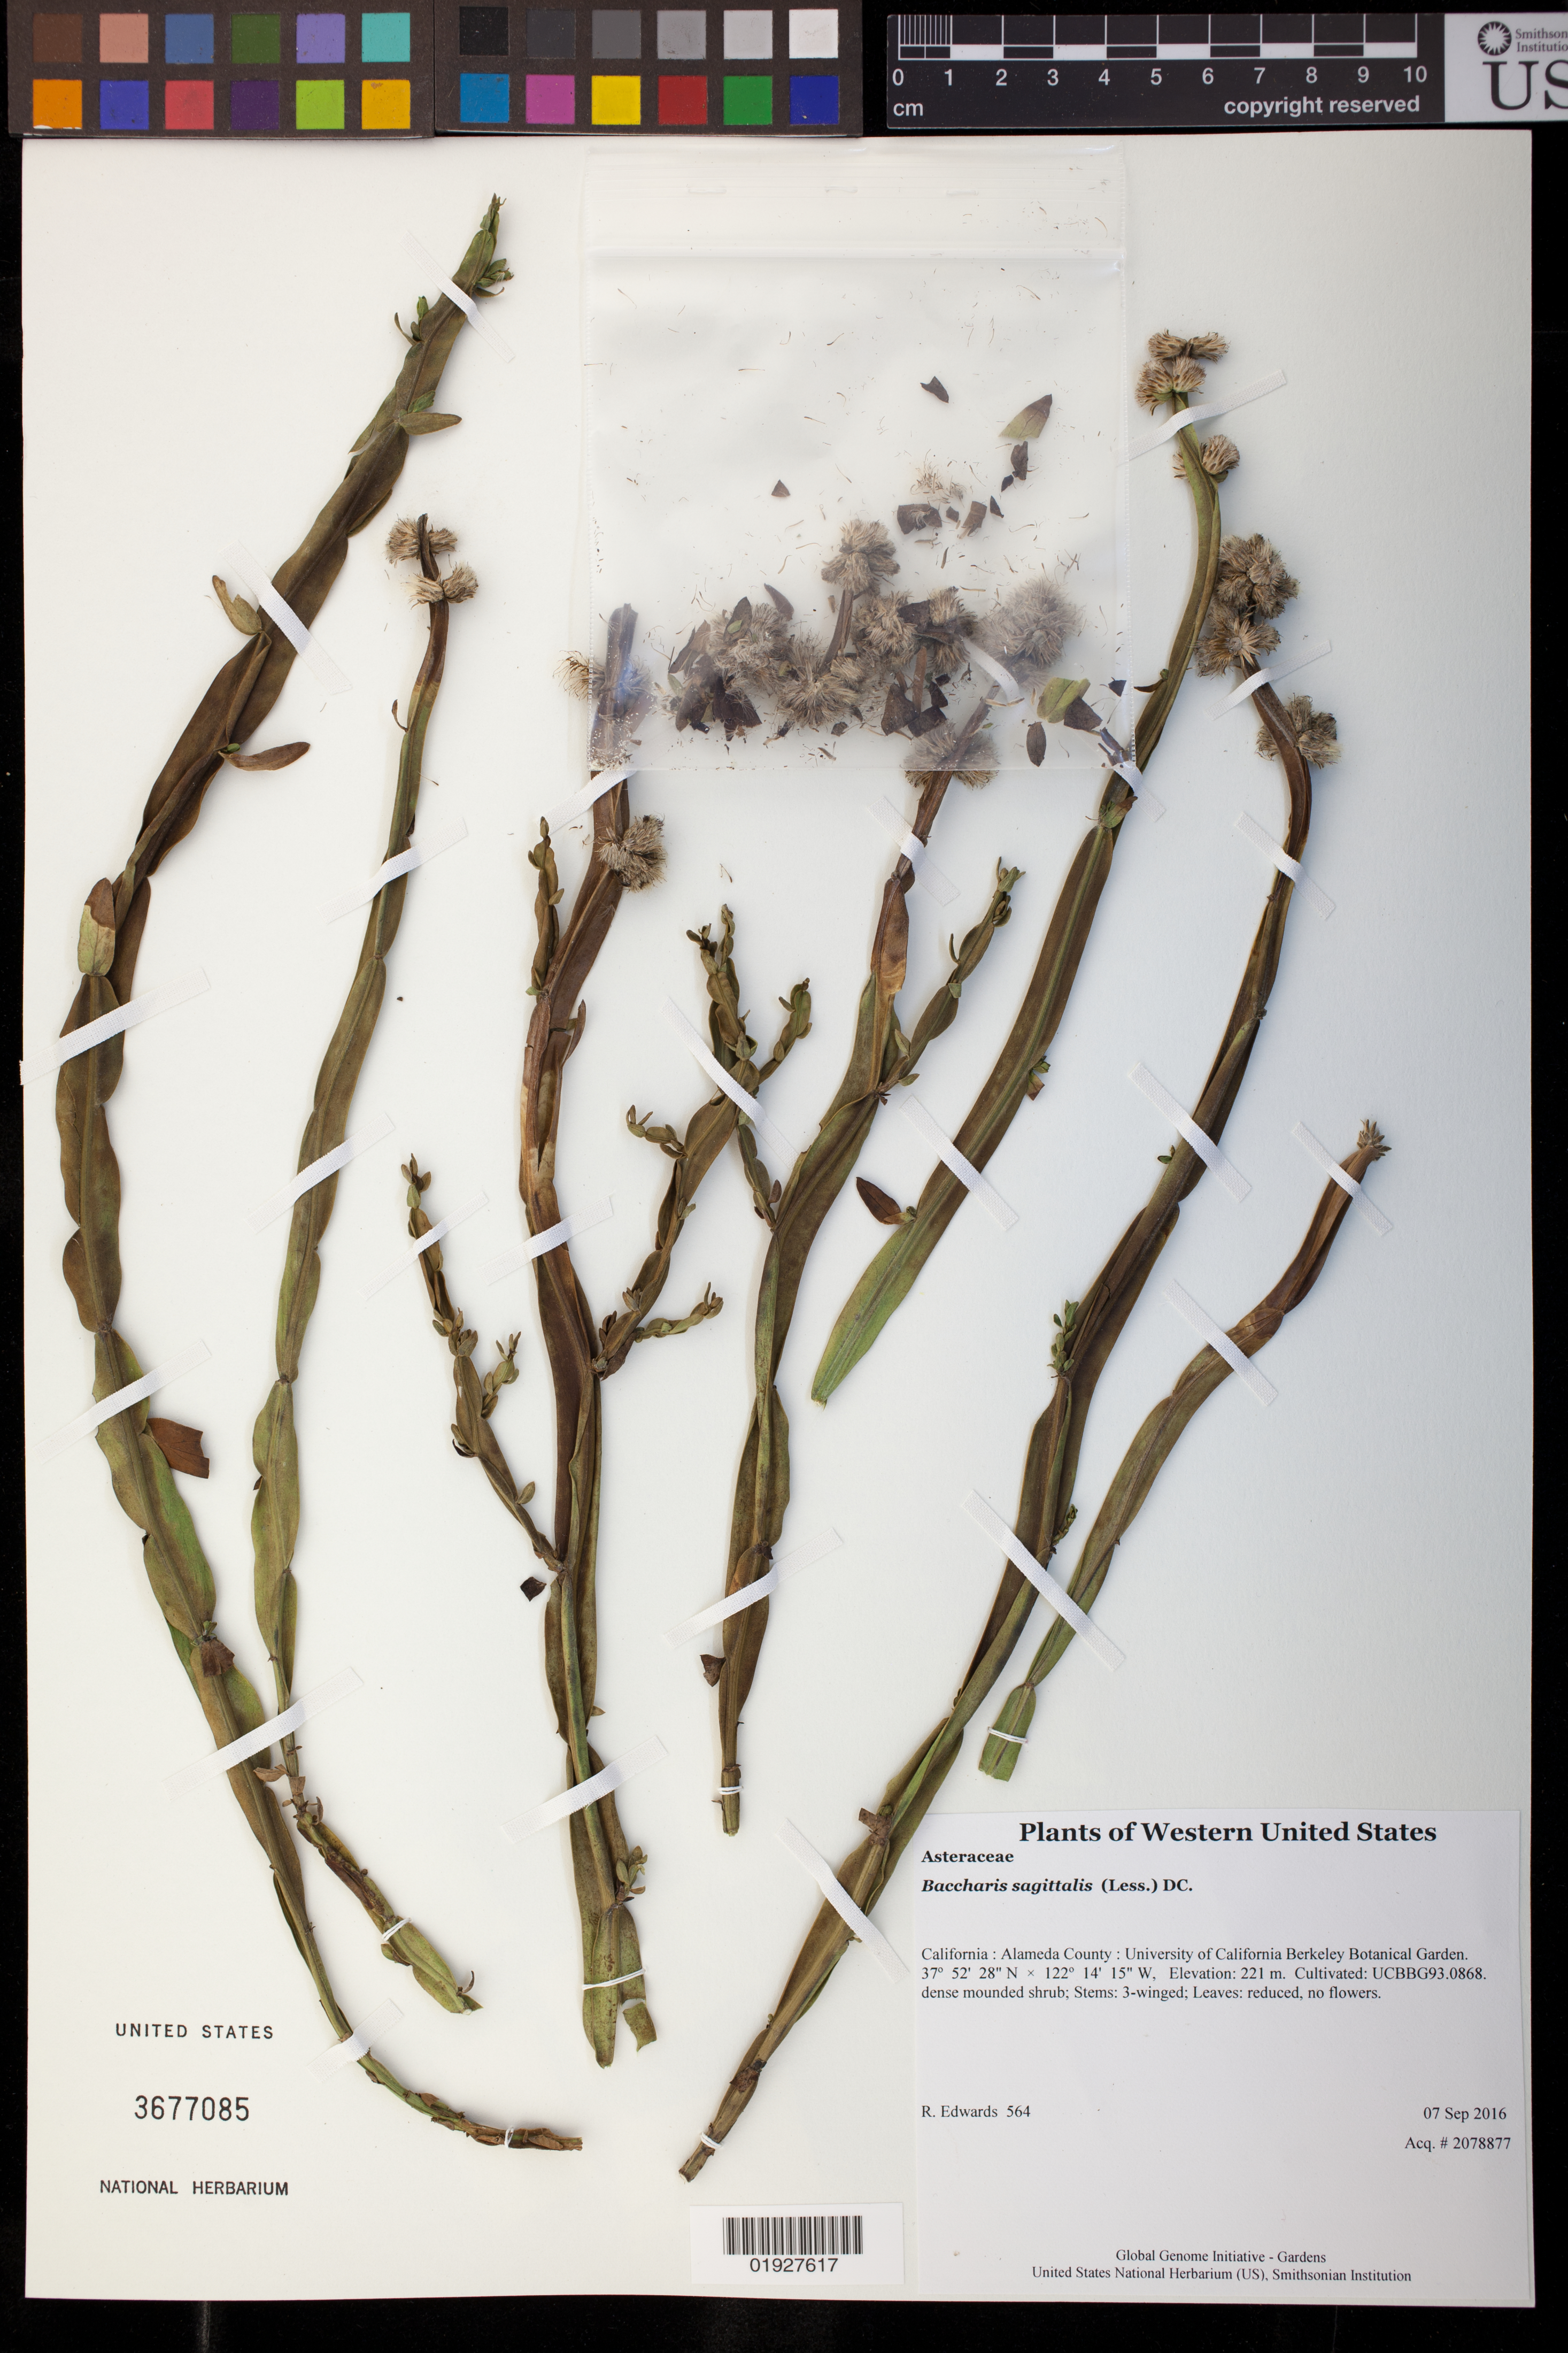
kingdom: Plantae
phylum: Tracheophyta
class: Magnoliopsida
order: Asterales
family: Asteraceae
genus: Baccharis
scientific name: Baccharis sagittalis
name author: (Less.) DC.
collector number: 564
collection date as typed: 7 September 2016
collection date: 2016-09-07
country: United States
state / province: California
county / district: Alameda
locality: University of California Berkeley Botanical Garden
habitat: Cultivated: UCBBG93.0868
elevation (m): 221.2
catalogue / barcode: US 3677085